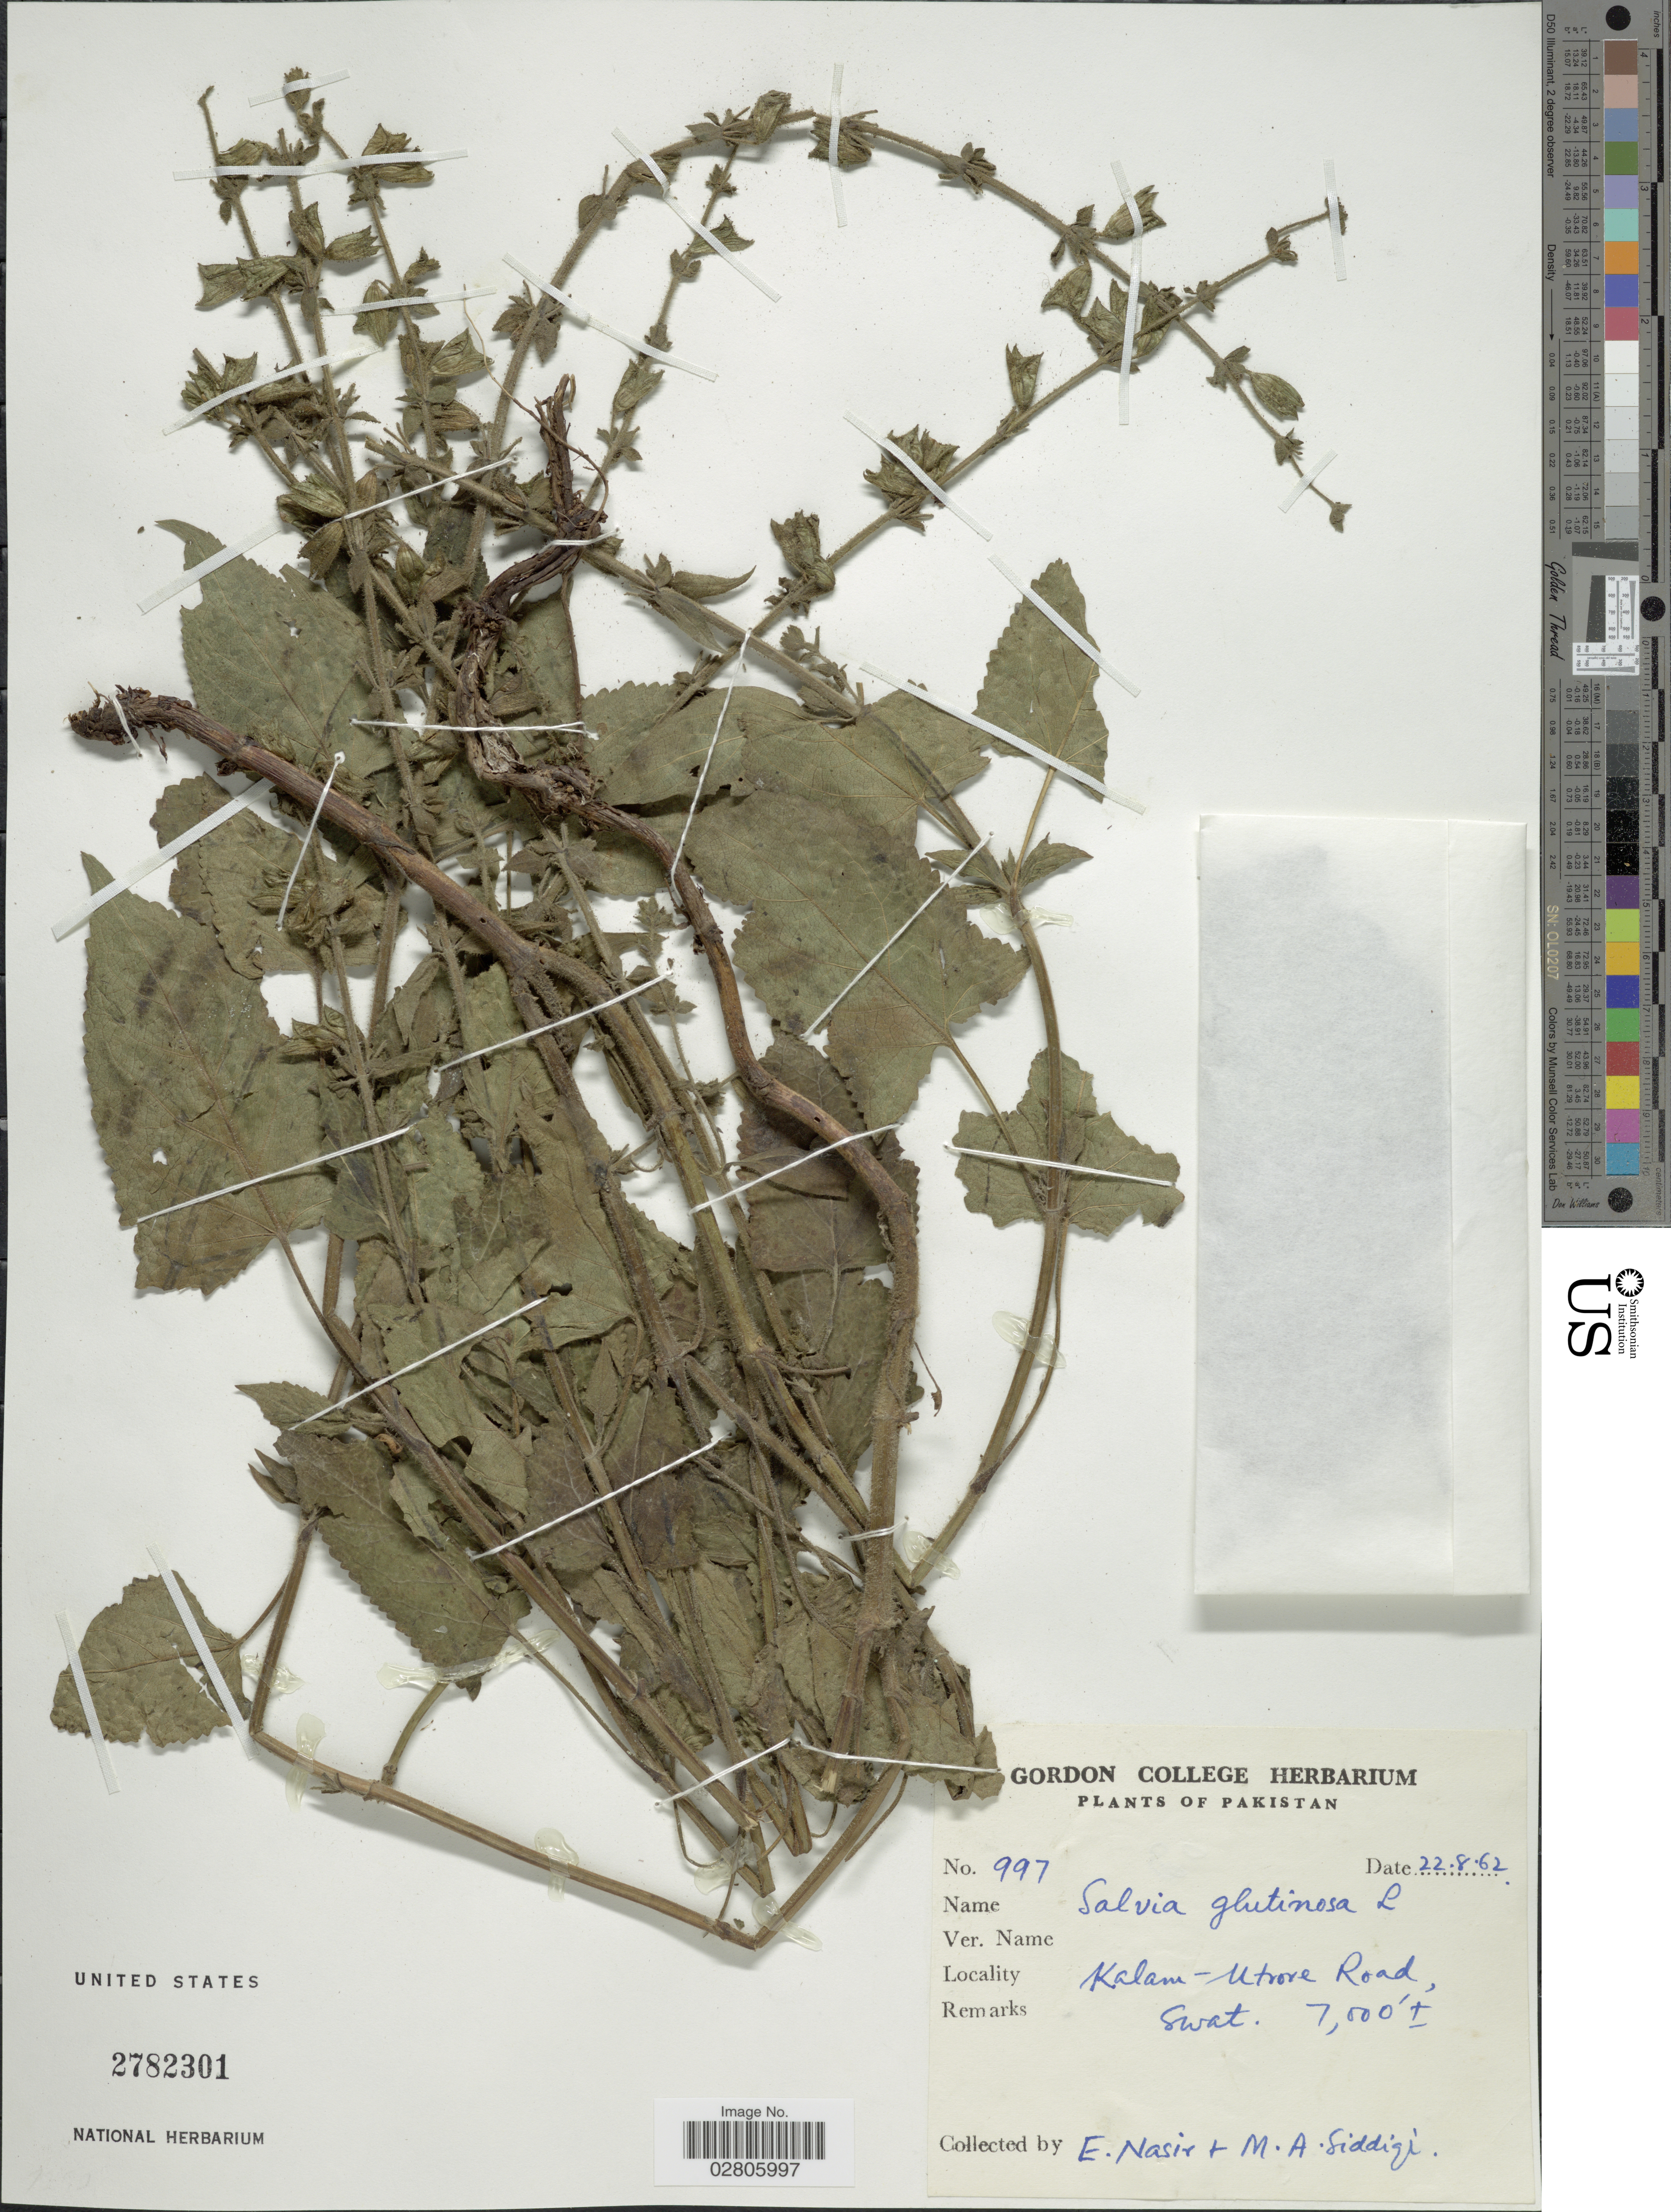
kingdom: Plantae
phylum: Tracheophyta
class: Magnoliopsida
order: Lamiales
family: Lamiaceae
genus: Salvia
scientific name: Salvia glutinosa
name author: L.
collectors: E. Nasir & M. Siddiqi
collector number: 997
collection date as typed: Transcribed d/m/y: 22/8/62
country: Pakistan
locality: Kalam - Utrore Road, Swat.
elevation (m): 2134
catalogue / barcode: US 2782301